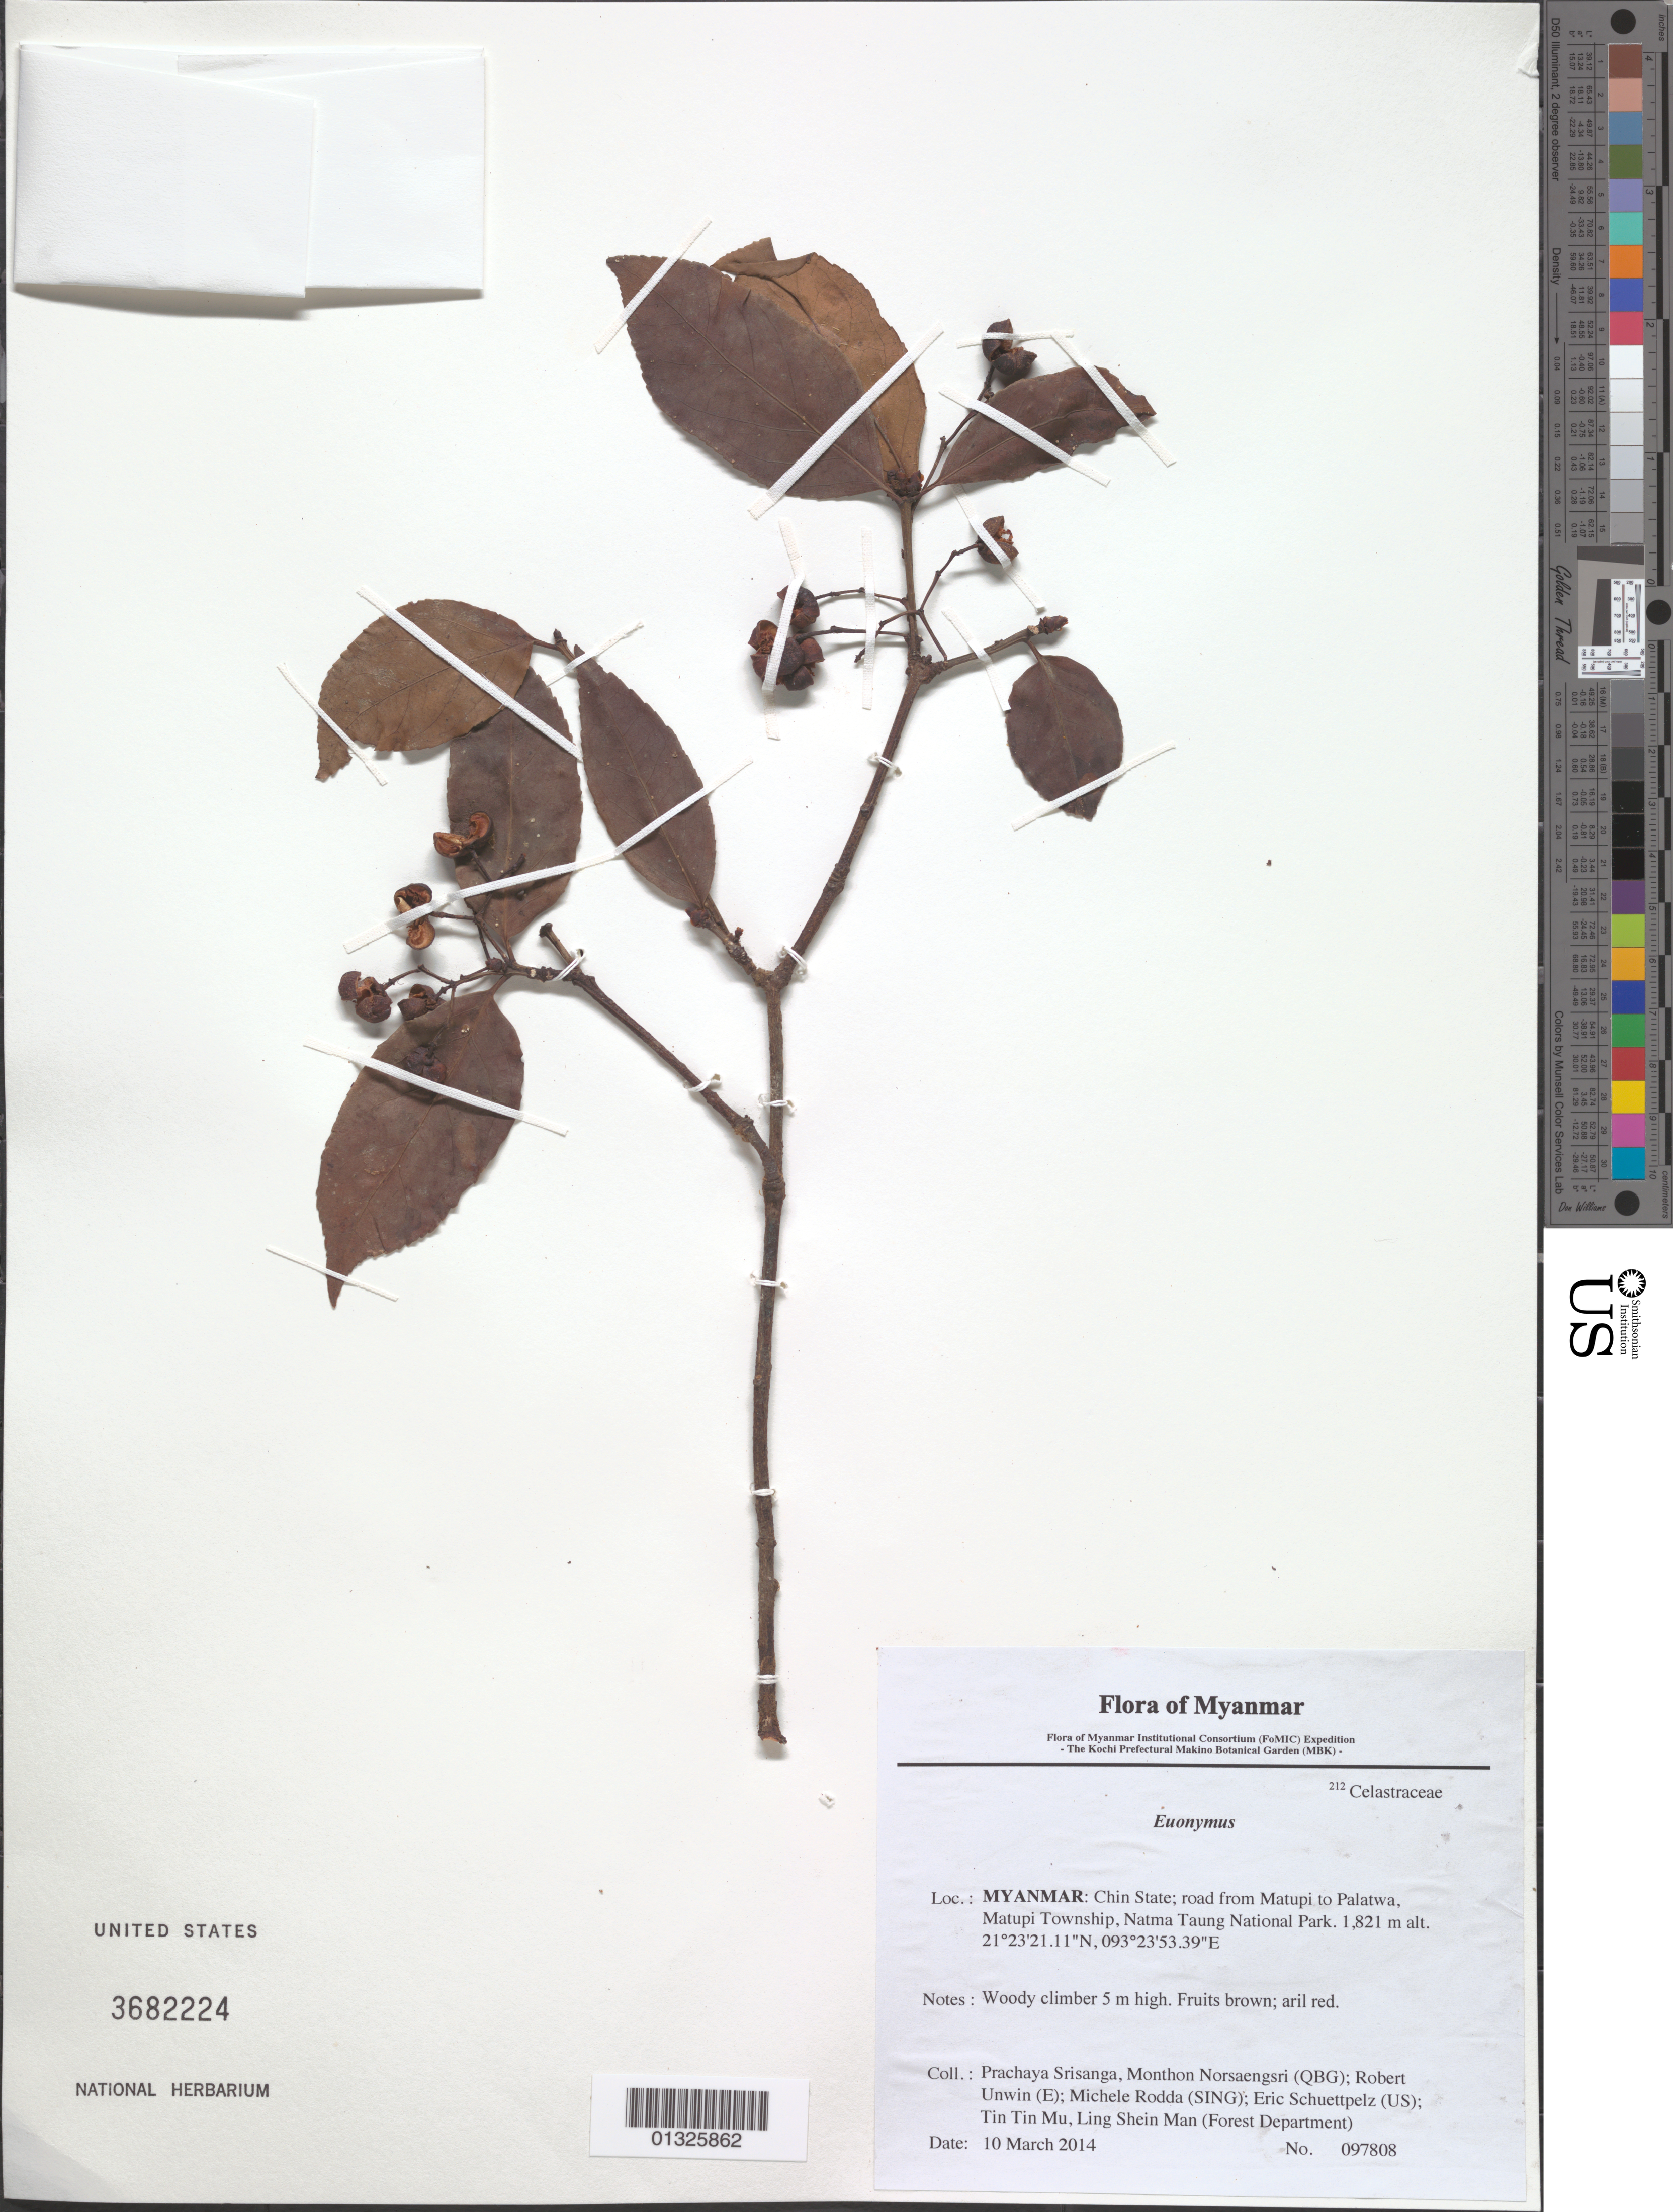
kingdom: Plantae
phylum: Tracheophyta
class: Magnoliopsida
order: Celastrales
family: Celastraceae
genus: Euonymus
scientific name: Euonymus sp.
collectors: P. Srisanga, M. Norsaengsri, R. Unwin, M. Rodda, E. Schuettpelz, Tin Tin Mu & Ling Shein Man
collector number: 97808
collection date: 2014-03-10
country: Myanmar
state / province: Chin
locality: Road from Matupi to Palatwa, Matupi Township, Natma Taung National Park.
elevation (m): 1821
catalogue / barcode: US 3682224